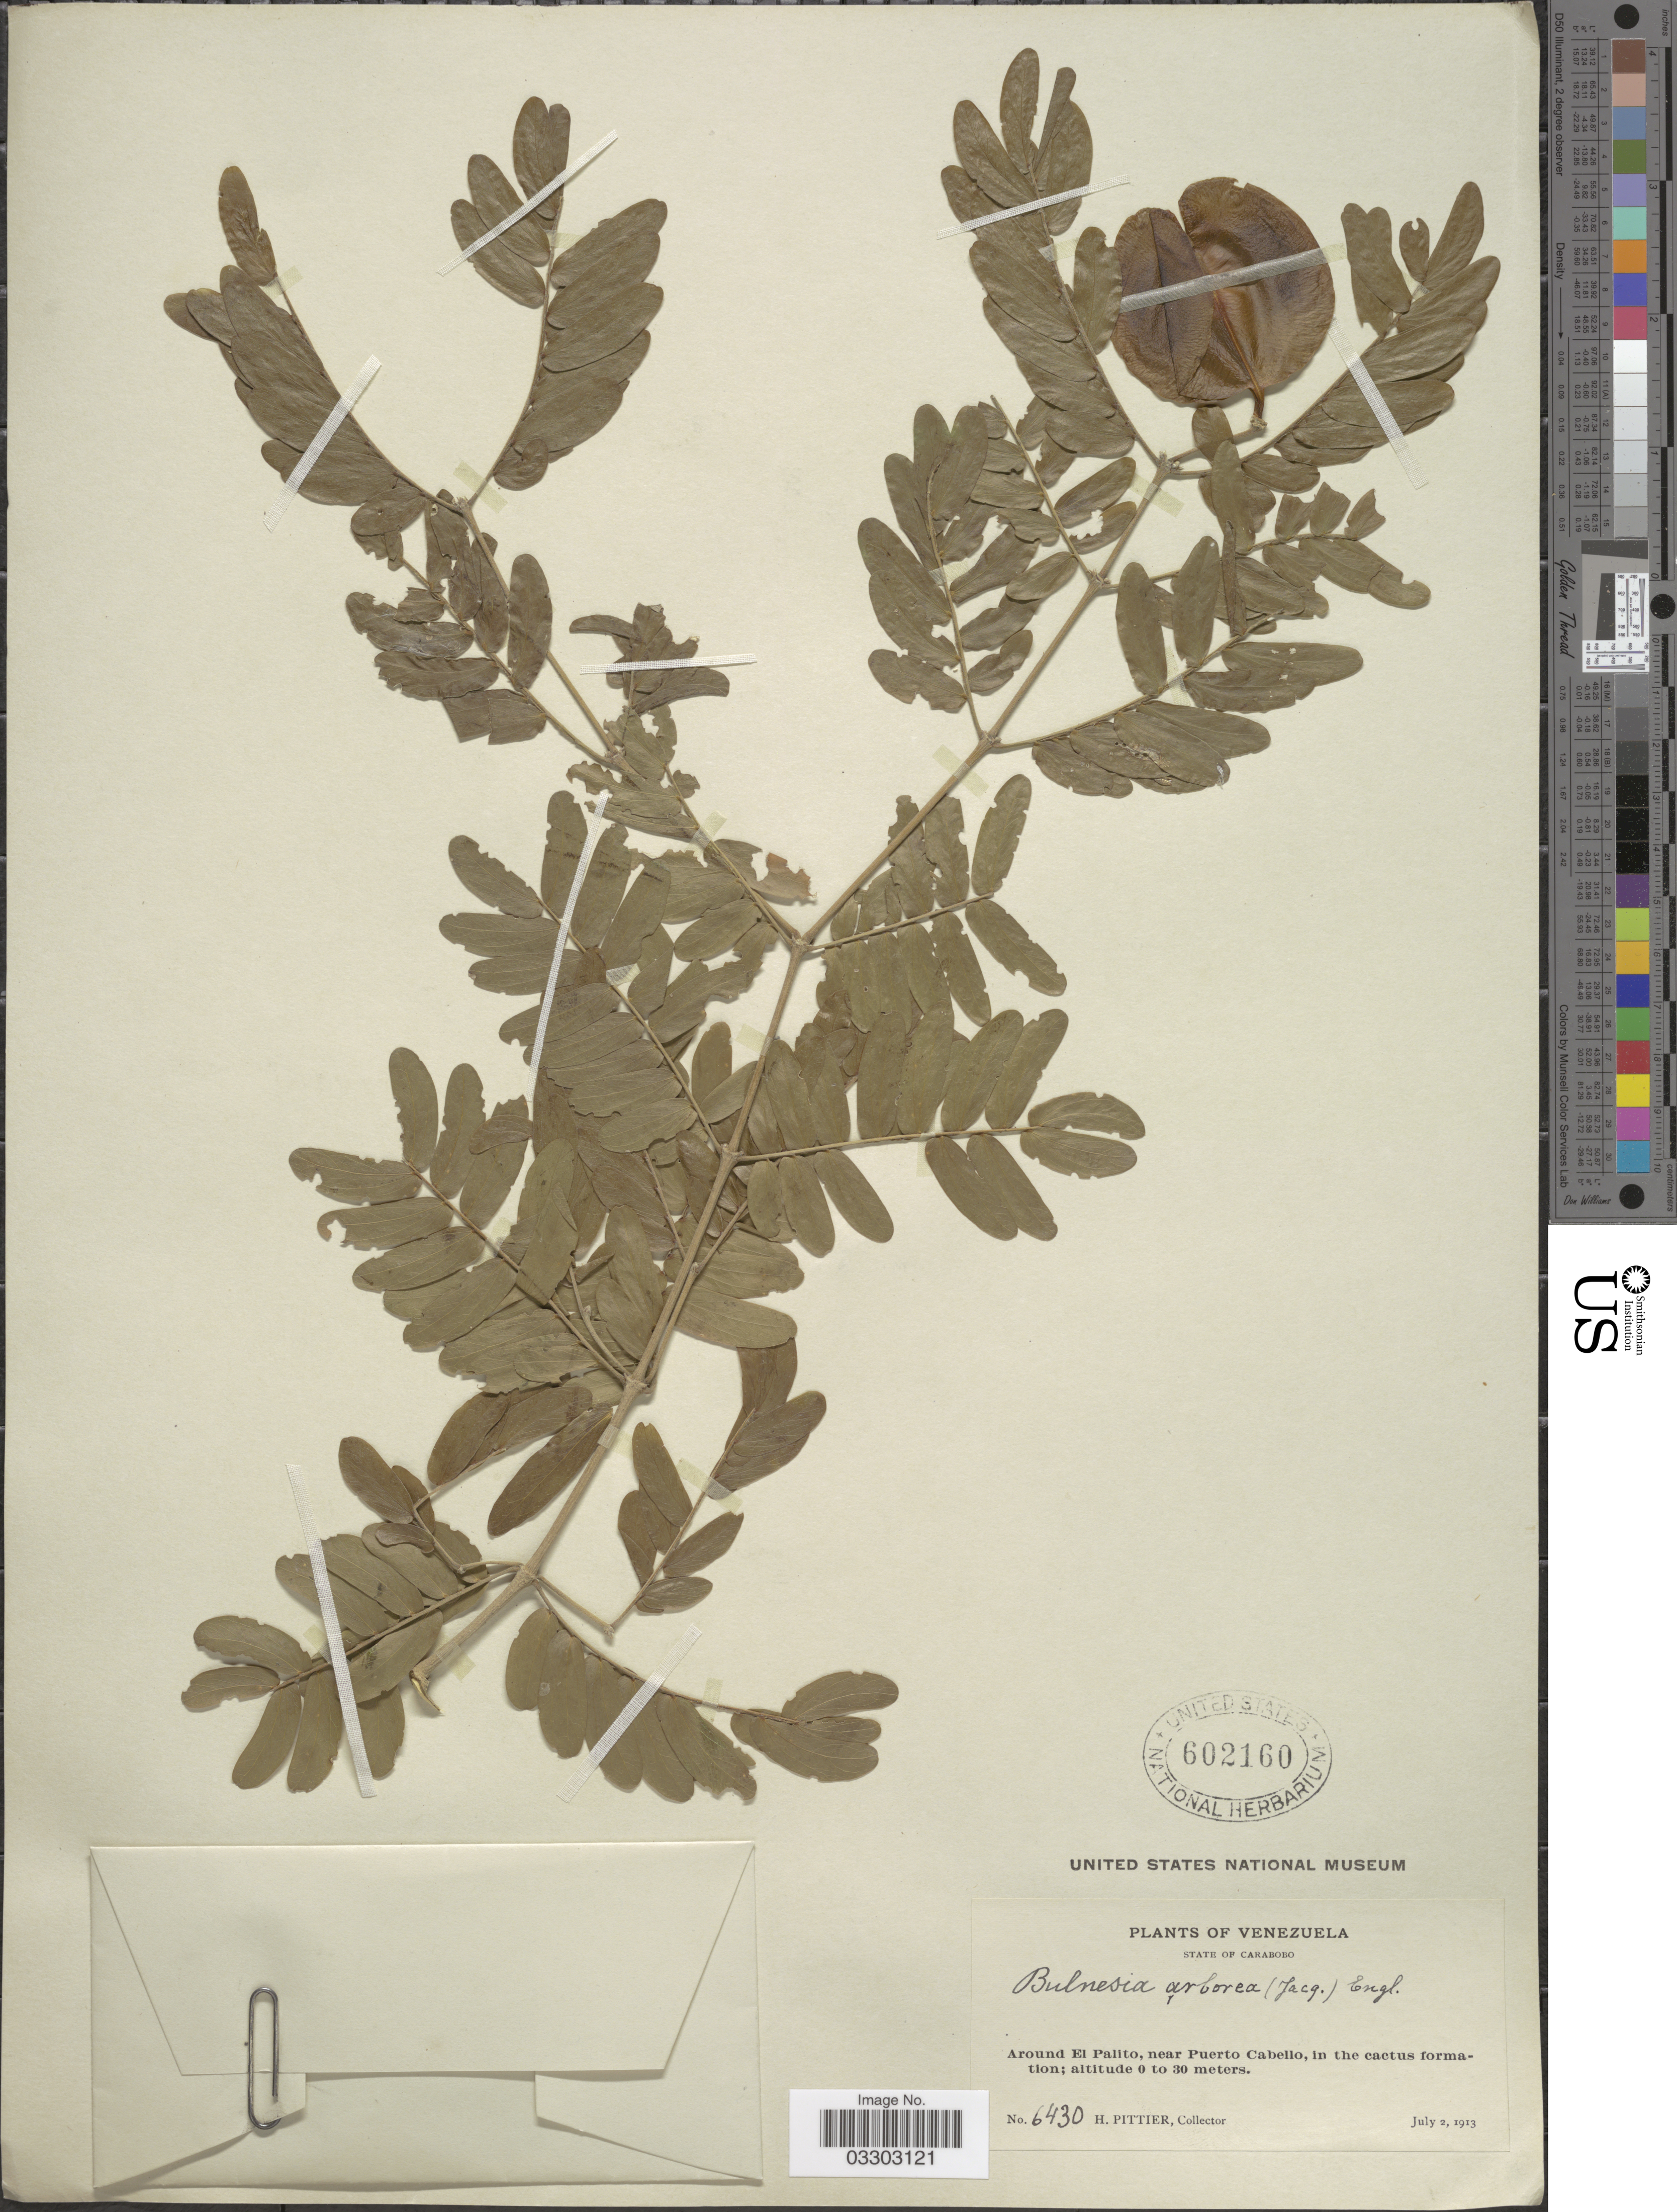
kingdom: Plantae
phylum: Tracheophyta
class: Magnoliopsida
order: Zygophyllales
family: Zygophyllaceae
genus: Gonopterodendron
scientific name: Gonopterodendron arboreum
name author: (Jacq.) Godoy-Bürki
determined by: U.S. National Herbarium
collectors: H. F. Pittier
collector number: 6430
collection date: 1913-07-02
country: Venezuela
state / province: Carabobo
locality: Around El Palito, near Puerto Cabello, in the cactus formation.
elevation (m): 0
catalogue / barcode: US 602160